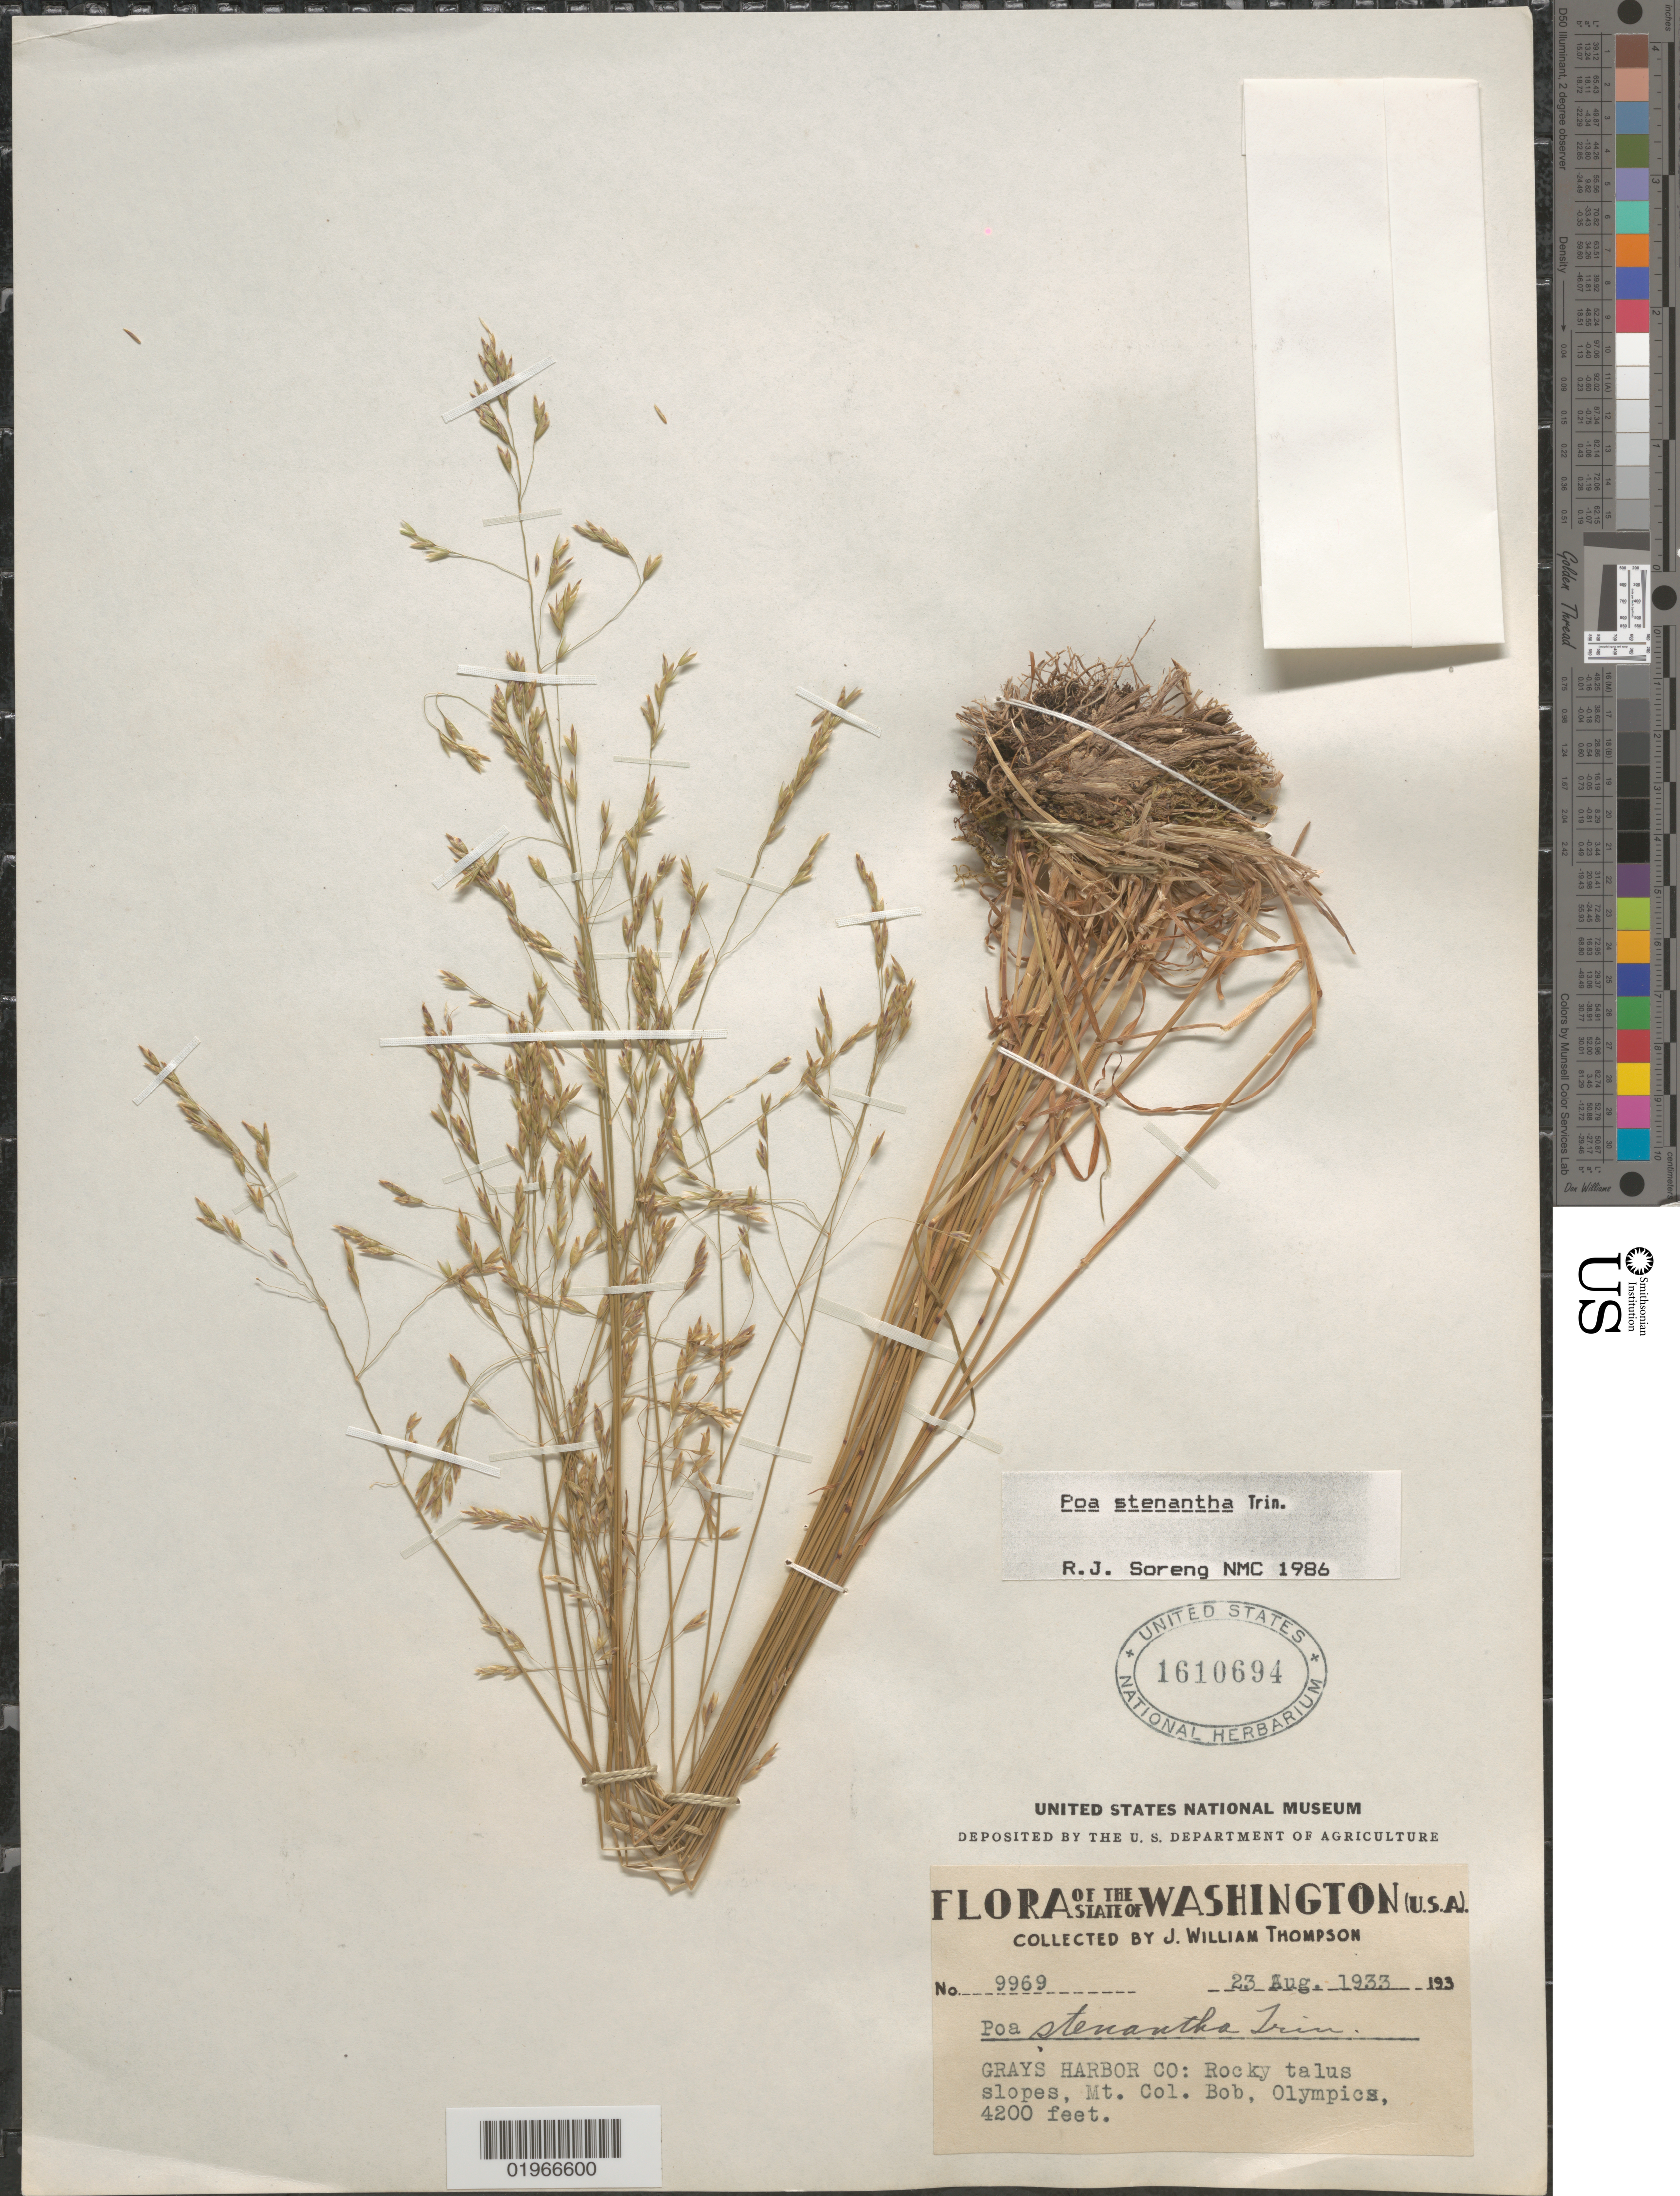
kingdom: Plantae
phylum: Tracheophyta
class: Liliopsida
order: Poales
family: Poaceae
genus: Poa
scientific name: Poa stenantha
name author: Trin.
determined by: Soreng, Robert J., Research Associate (BOT), Smithsonian Institution - National Museum of Natural History (UNITED STATES)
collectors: J. W. Thompson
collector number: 9969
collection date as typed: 23 aug. 1933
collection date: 1933-08-23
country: United States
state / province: Washington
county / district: Grays Harbor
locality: Rocky talus slopes, Mt. Col. Bob, Olympics.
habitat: Rocky talus slopes.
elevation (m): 1280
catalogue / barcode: US 1610694